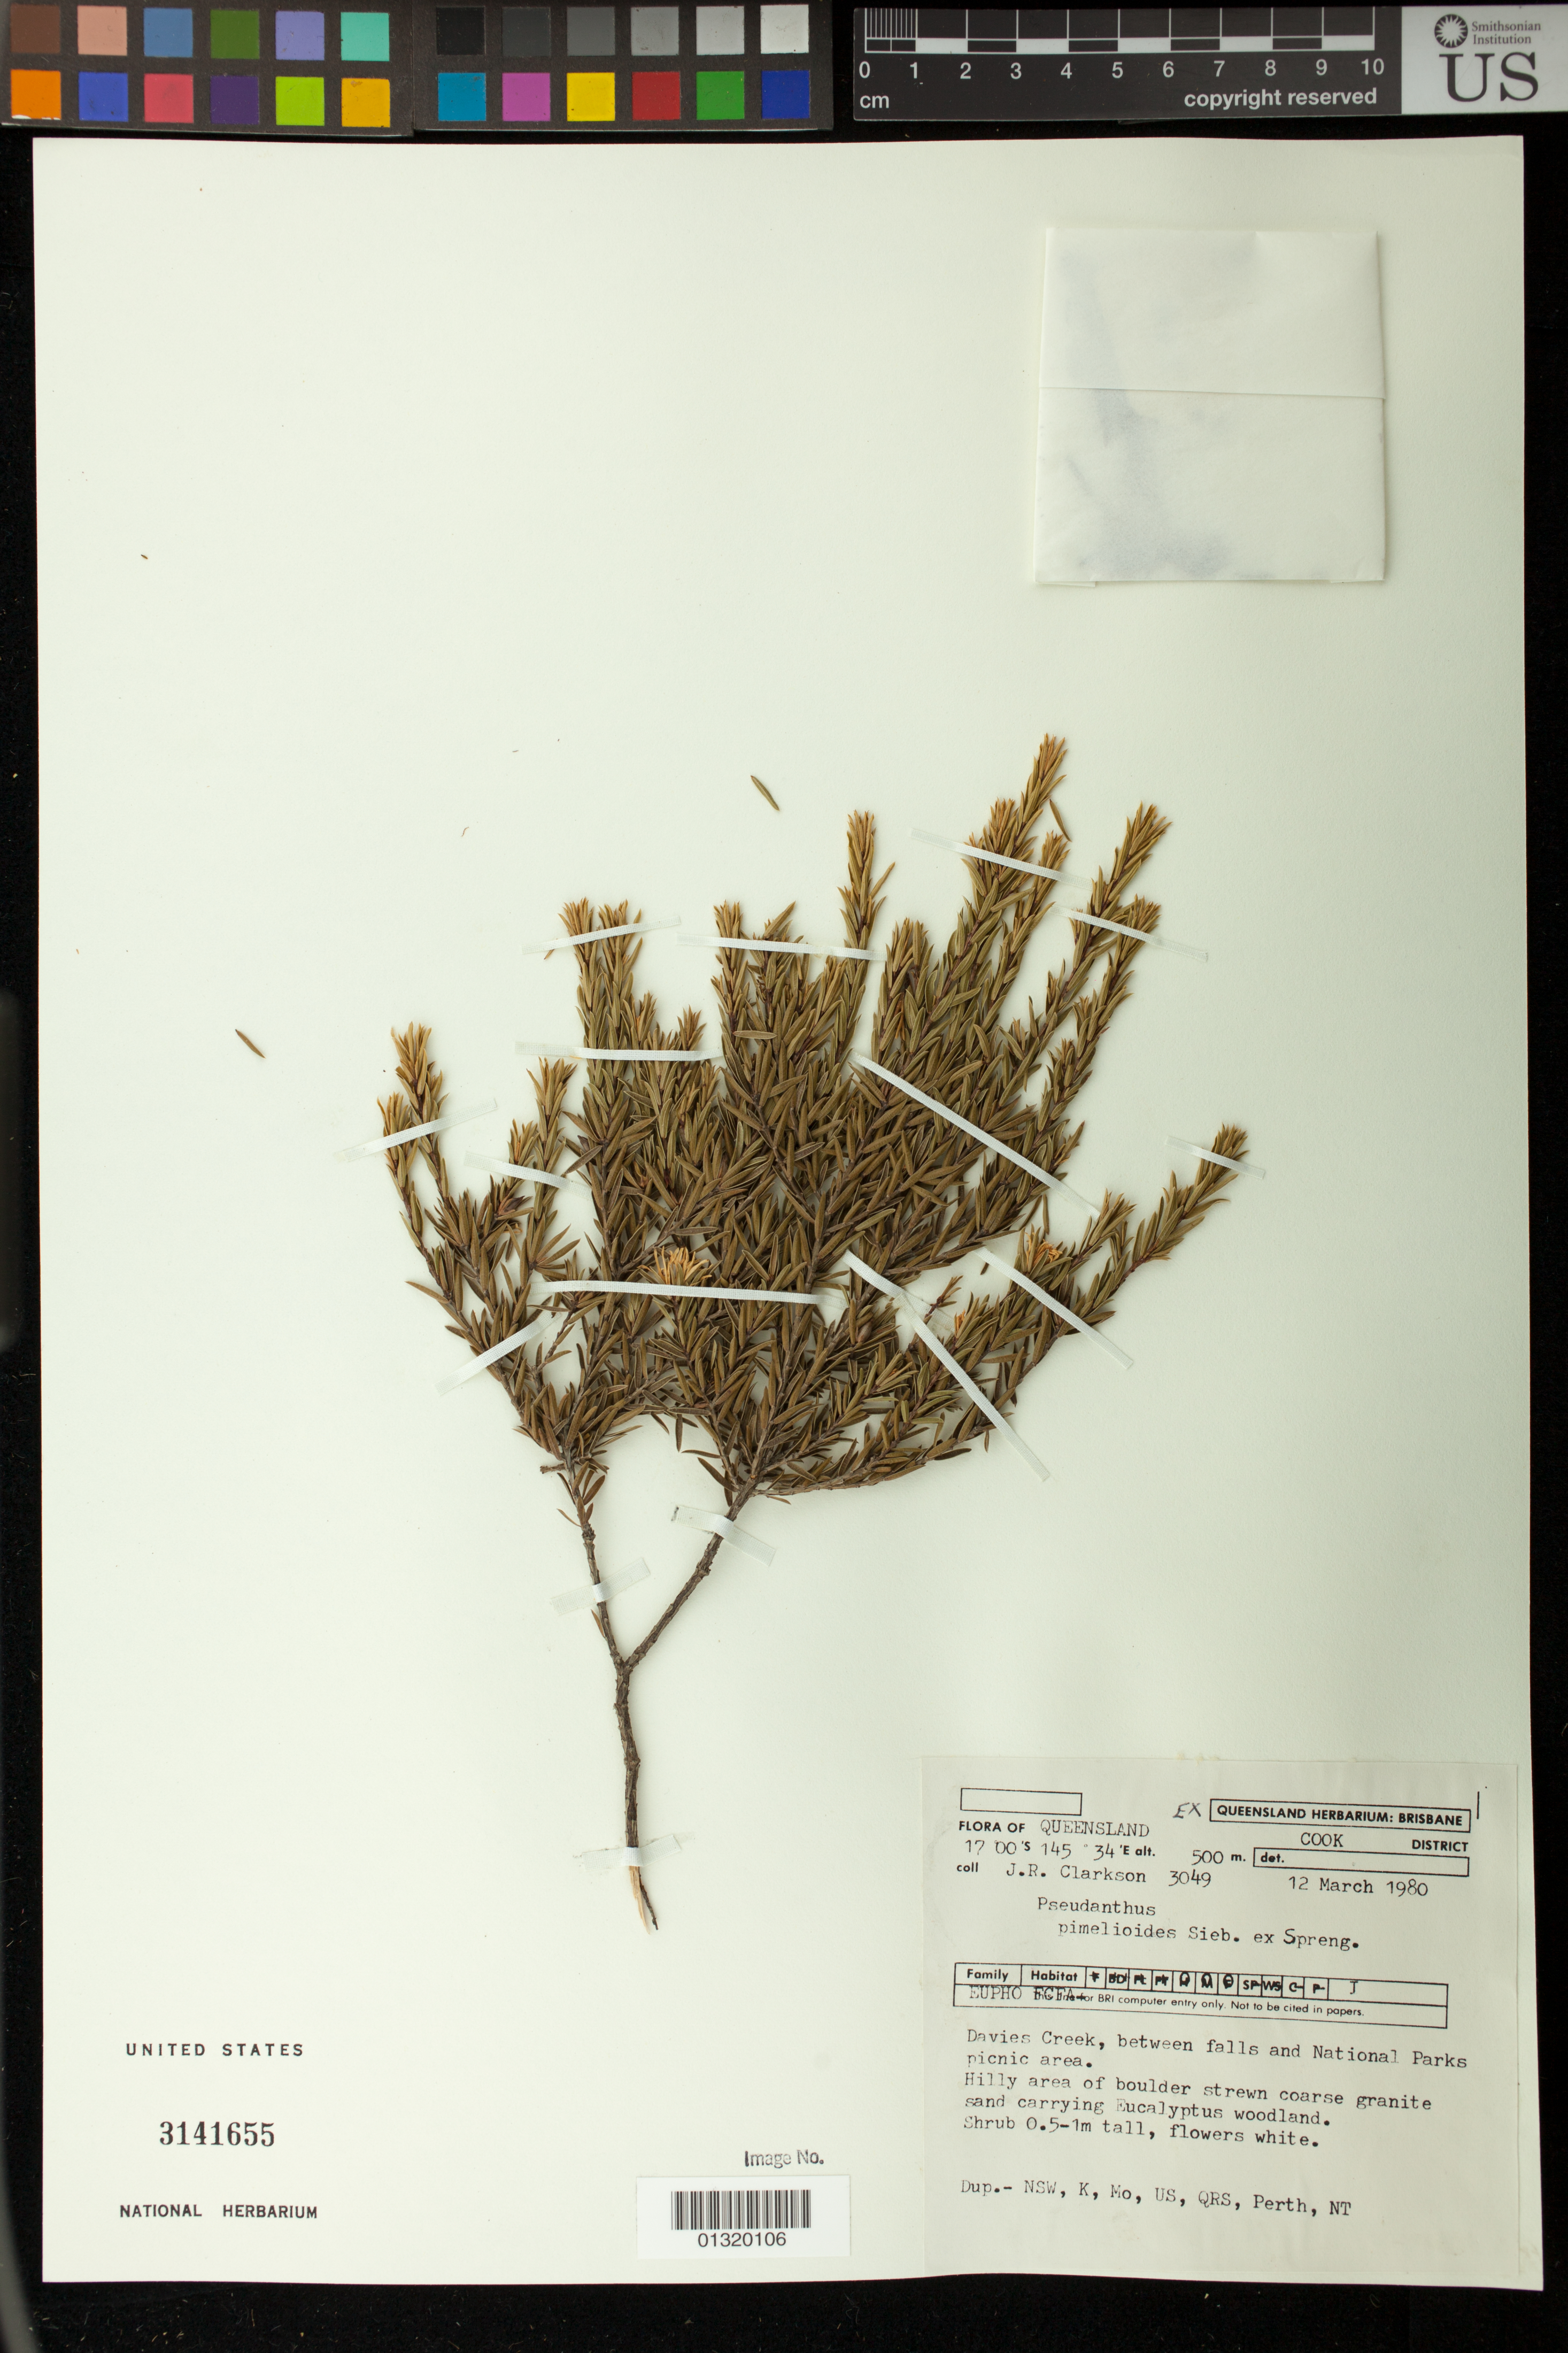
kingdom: Plantae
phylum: Tracheophyta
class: Magnoliopsida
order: Malpighiales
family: Picrodendraceae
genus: Pseudanthus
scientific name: Pseudanthus pimeleoides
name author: Sieber & Spreng.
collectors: J. Clarkson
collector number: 3049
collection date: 1980-03-12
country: Australia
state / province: Queensland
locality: Cook District; Davies Creek, between falls and National Parks picnic area.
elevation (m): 500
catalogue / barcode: US 3141655